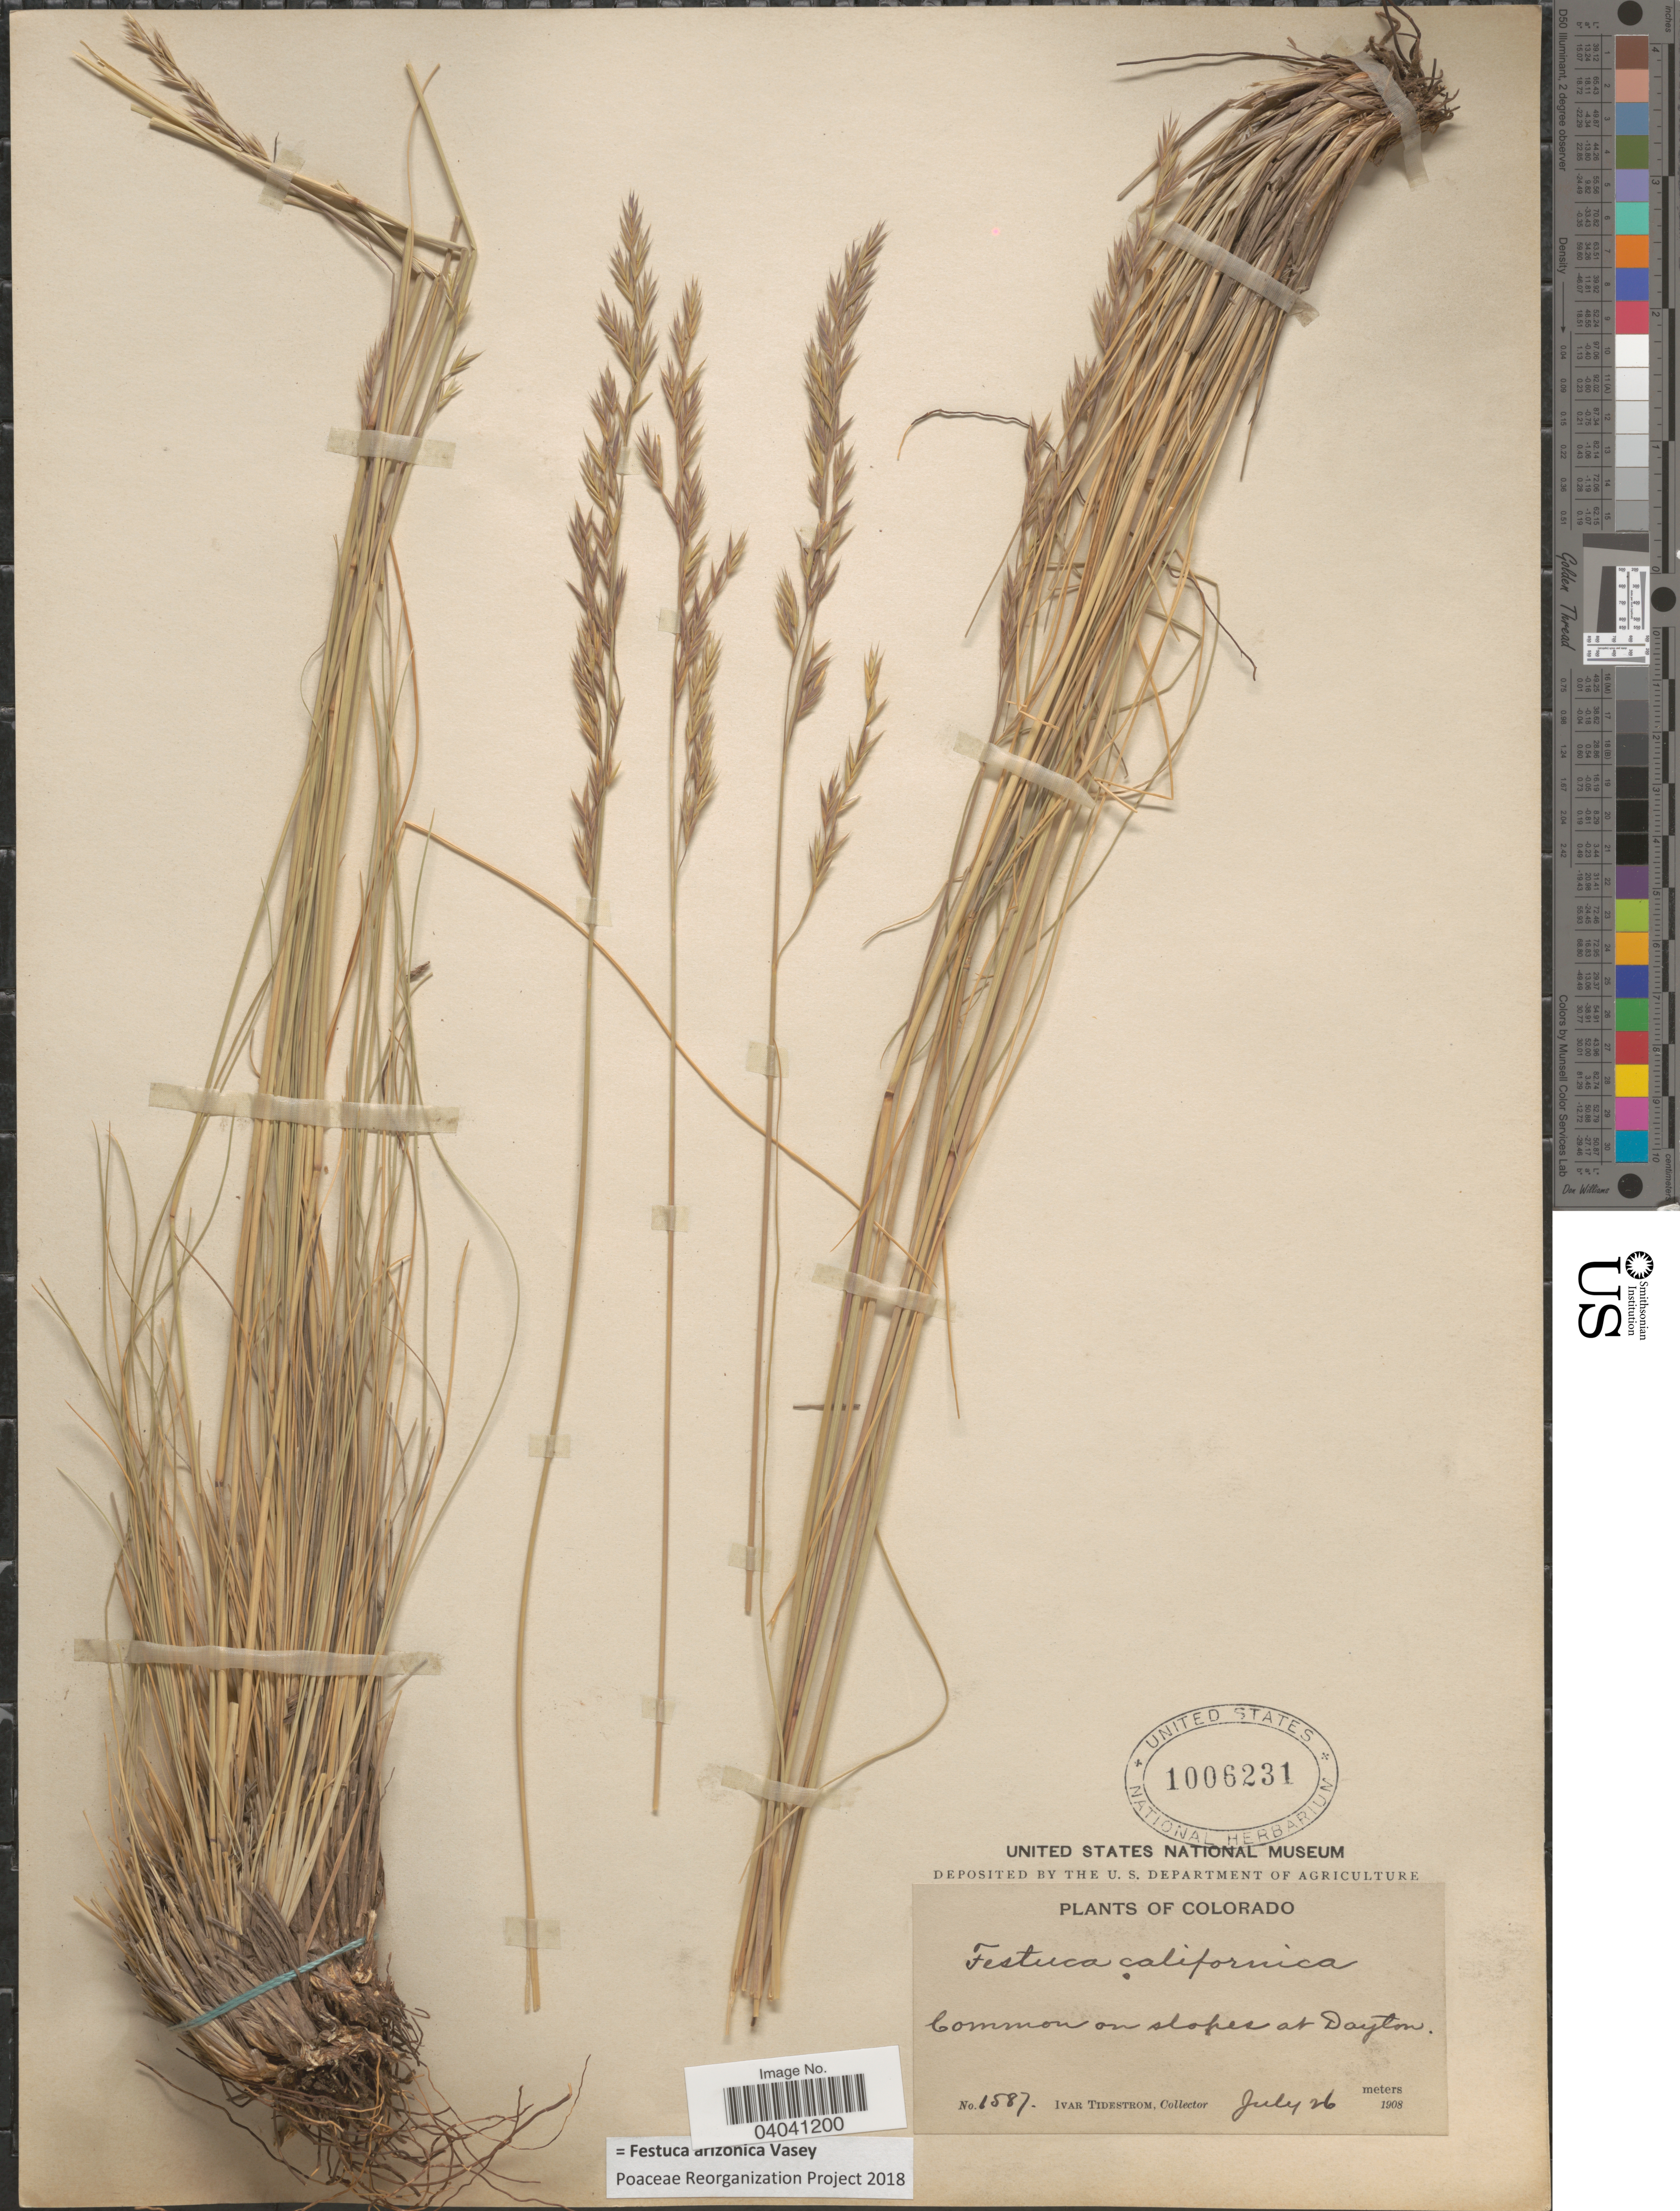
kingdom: Plantae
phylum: Tracheophyta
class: Liliopsida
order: Poales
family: Poaceae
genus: Festuca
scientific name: Festuca arizonica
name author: Vasey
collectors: I. F. Tidestrom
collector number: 1587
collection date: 1908-07-26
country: United States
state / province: Colorado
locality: Common on slopes at Dayton.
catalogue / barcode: US 1006231